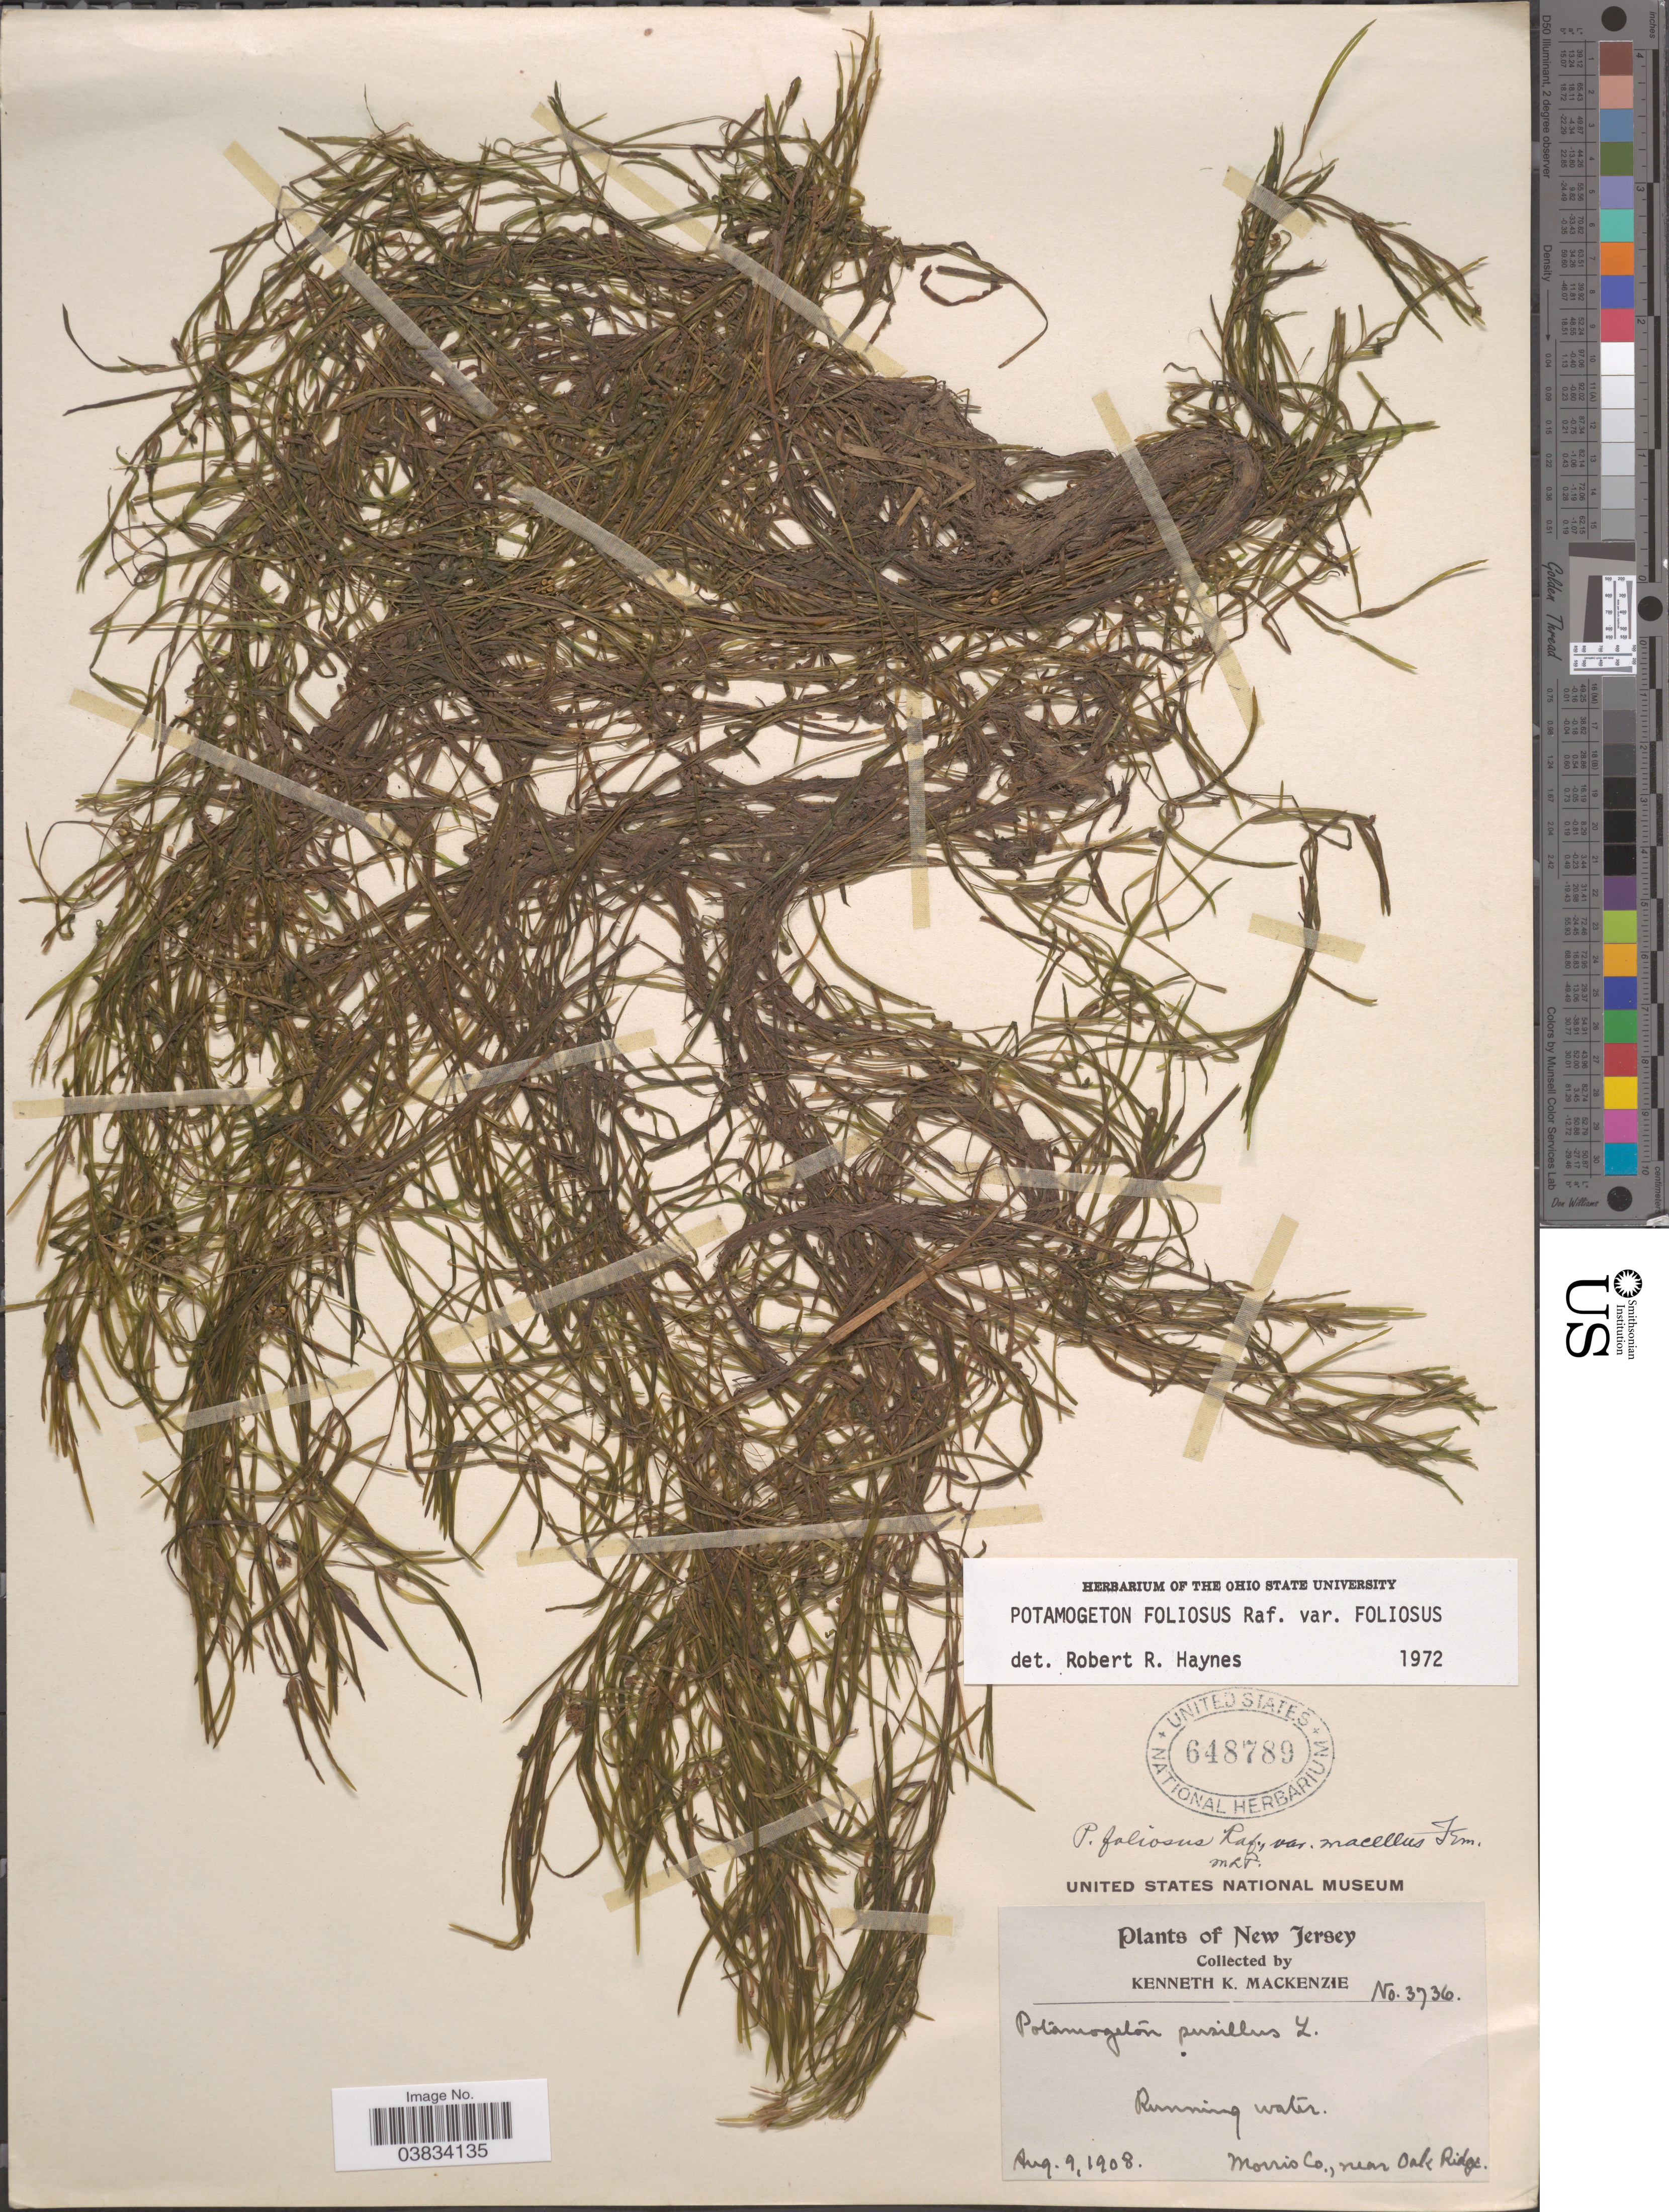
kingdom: Plantae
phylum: Tracheophyta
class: Liliopsida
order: Alismatales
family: Potamogetonaceae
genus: Potamogeton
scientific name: Potamogeton foliosus var. foliosus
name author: Raf.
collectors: K. K. Mackenzie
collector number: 3736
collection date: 1908-08-09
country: United States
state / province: New Jersey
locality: Morris Co., near Oak Ridge.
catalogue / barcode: US 648789